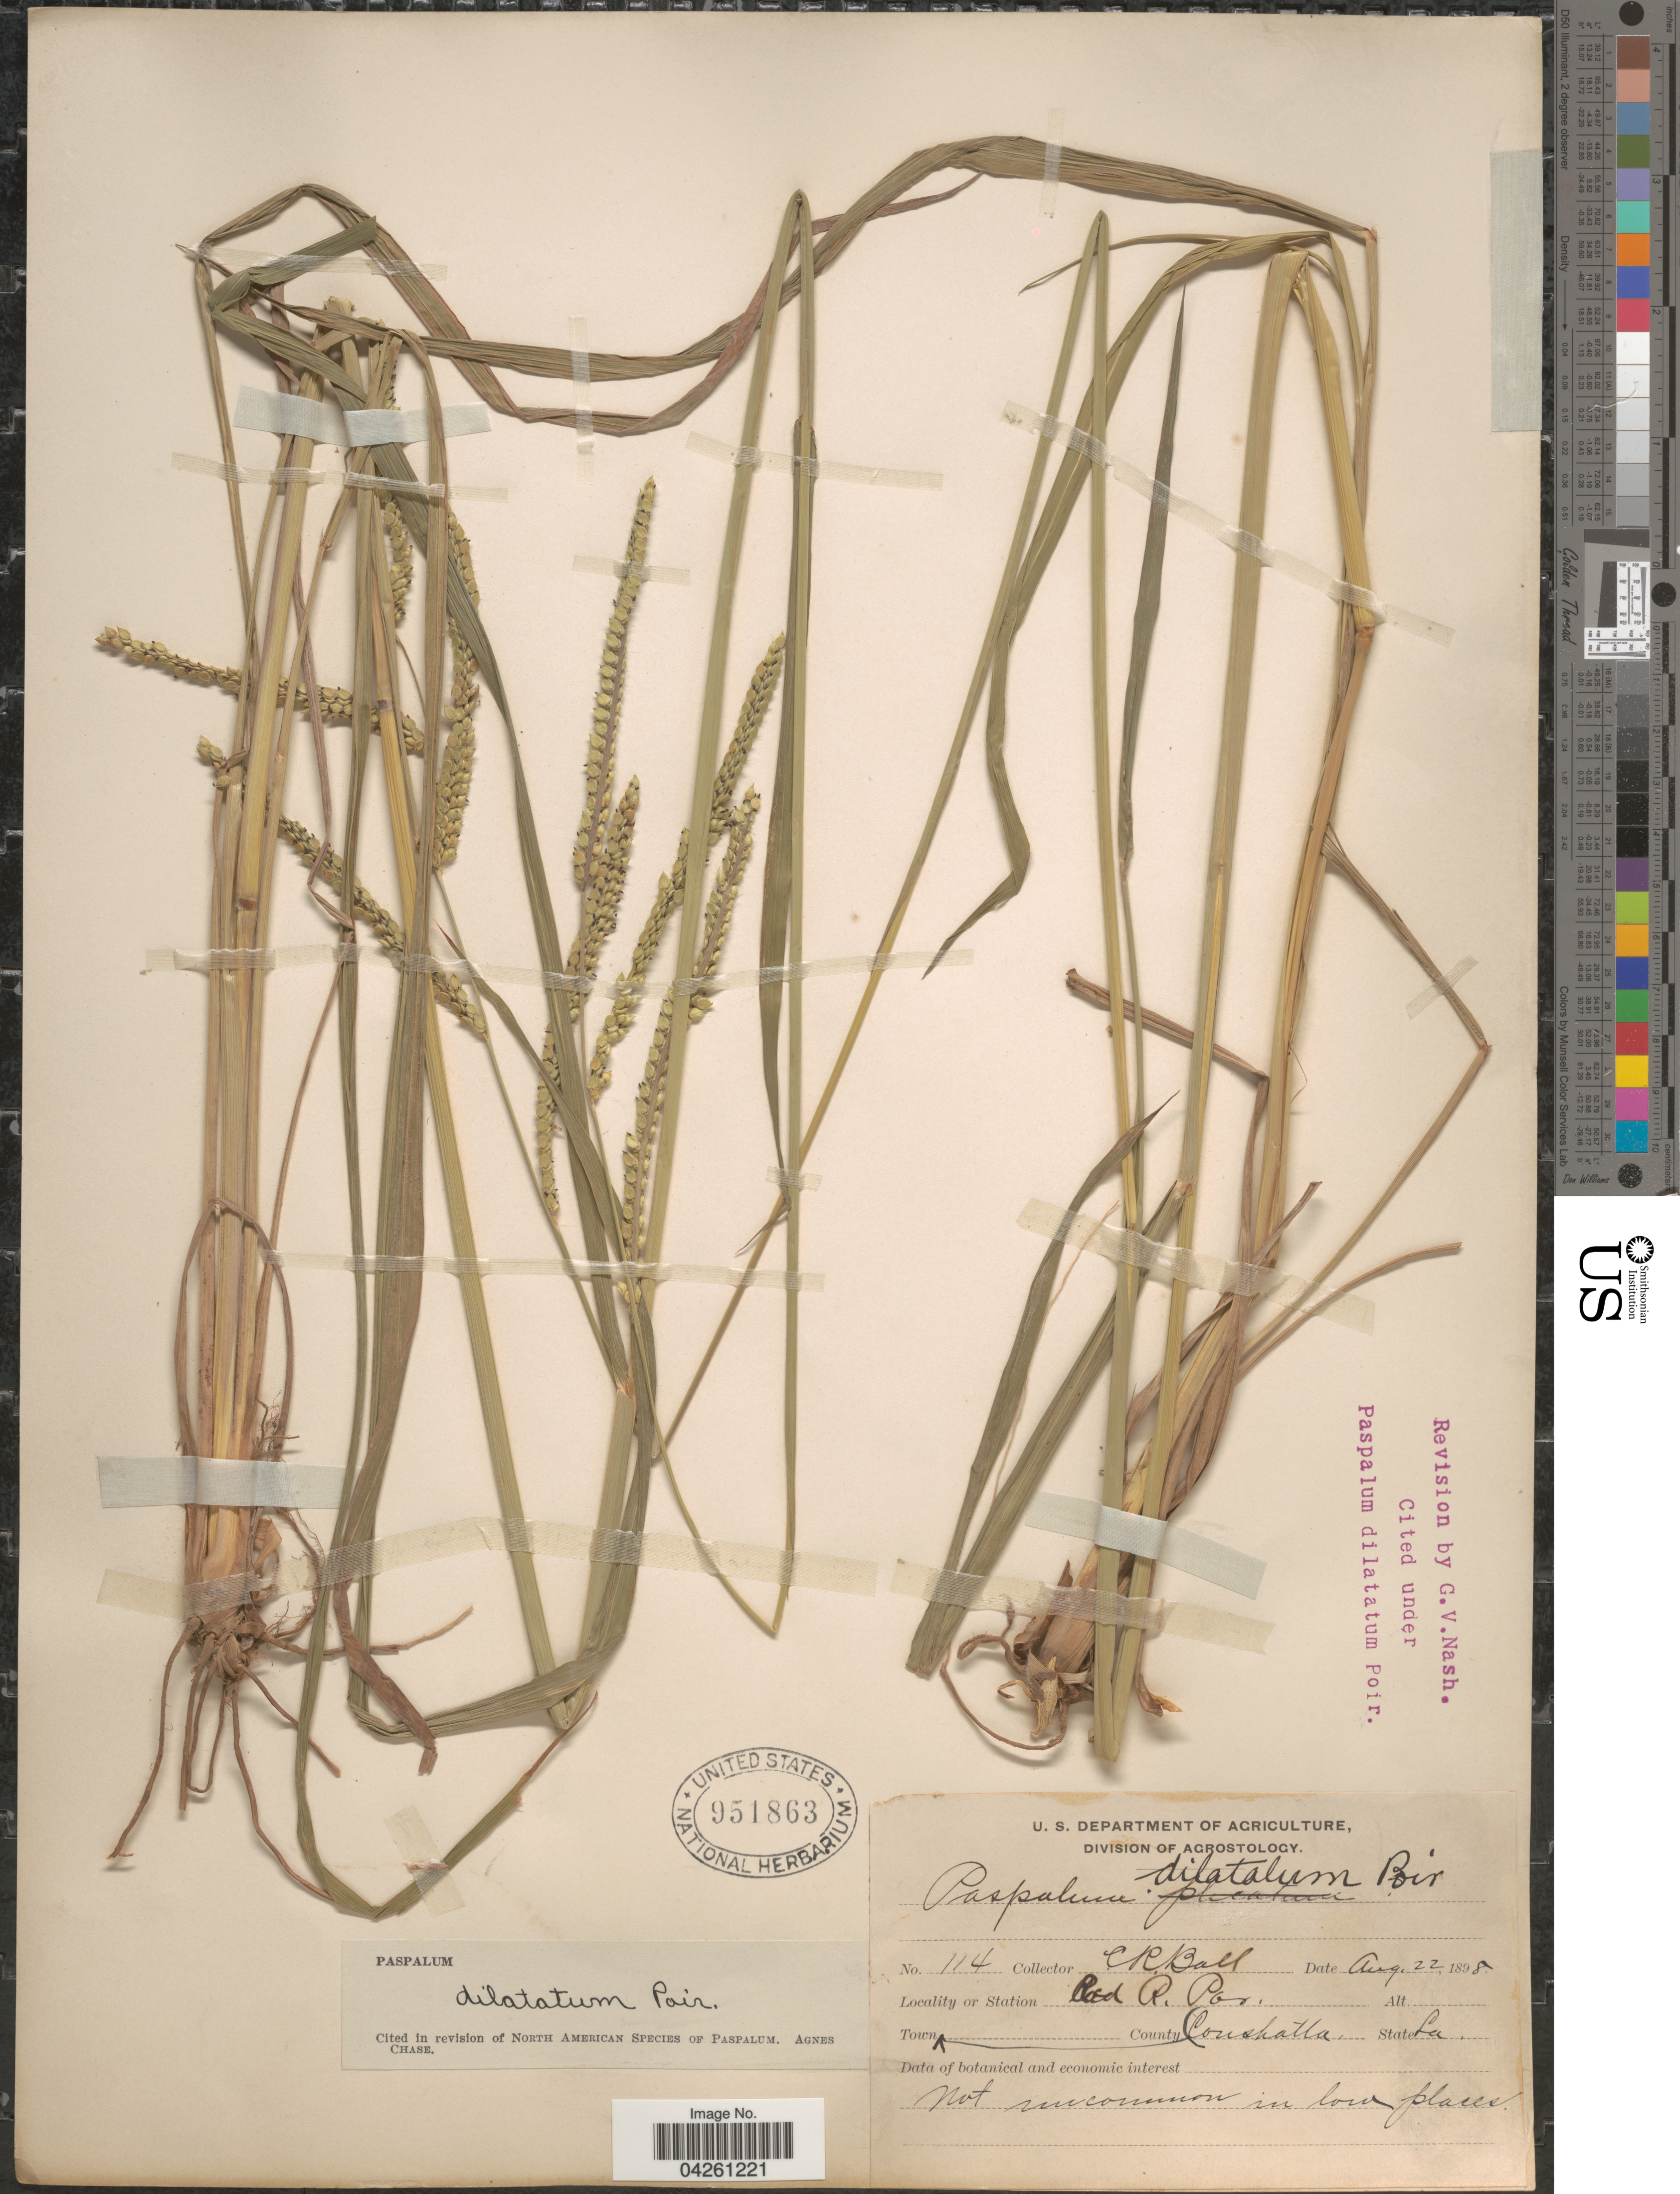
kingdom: Plantae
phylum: Tracheophyta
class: Liliopsida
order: Poales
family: Poaceae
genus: Paspalum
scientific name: Paspalum dilatatum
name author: Poir.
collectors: C. R. Ball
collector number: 114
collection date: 1898-08-22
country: United States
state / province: Louisiana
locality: Town Coushatta.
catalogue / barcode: US 951863